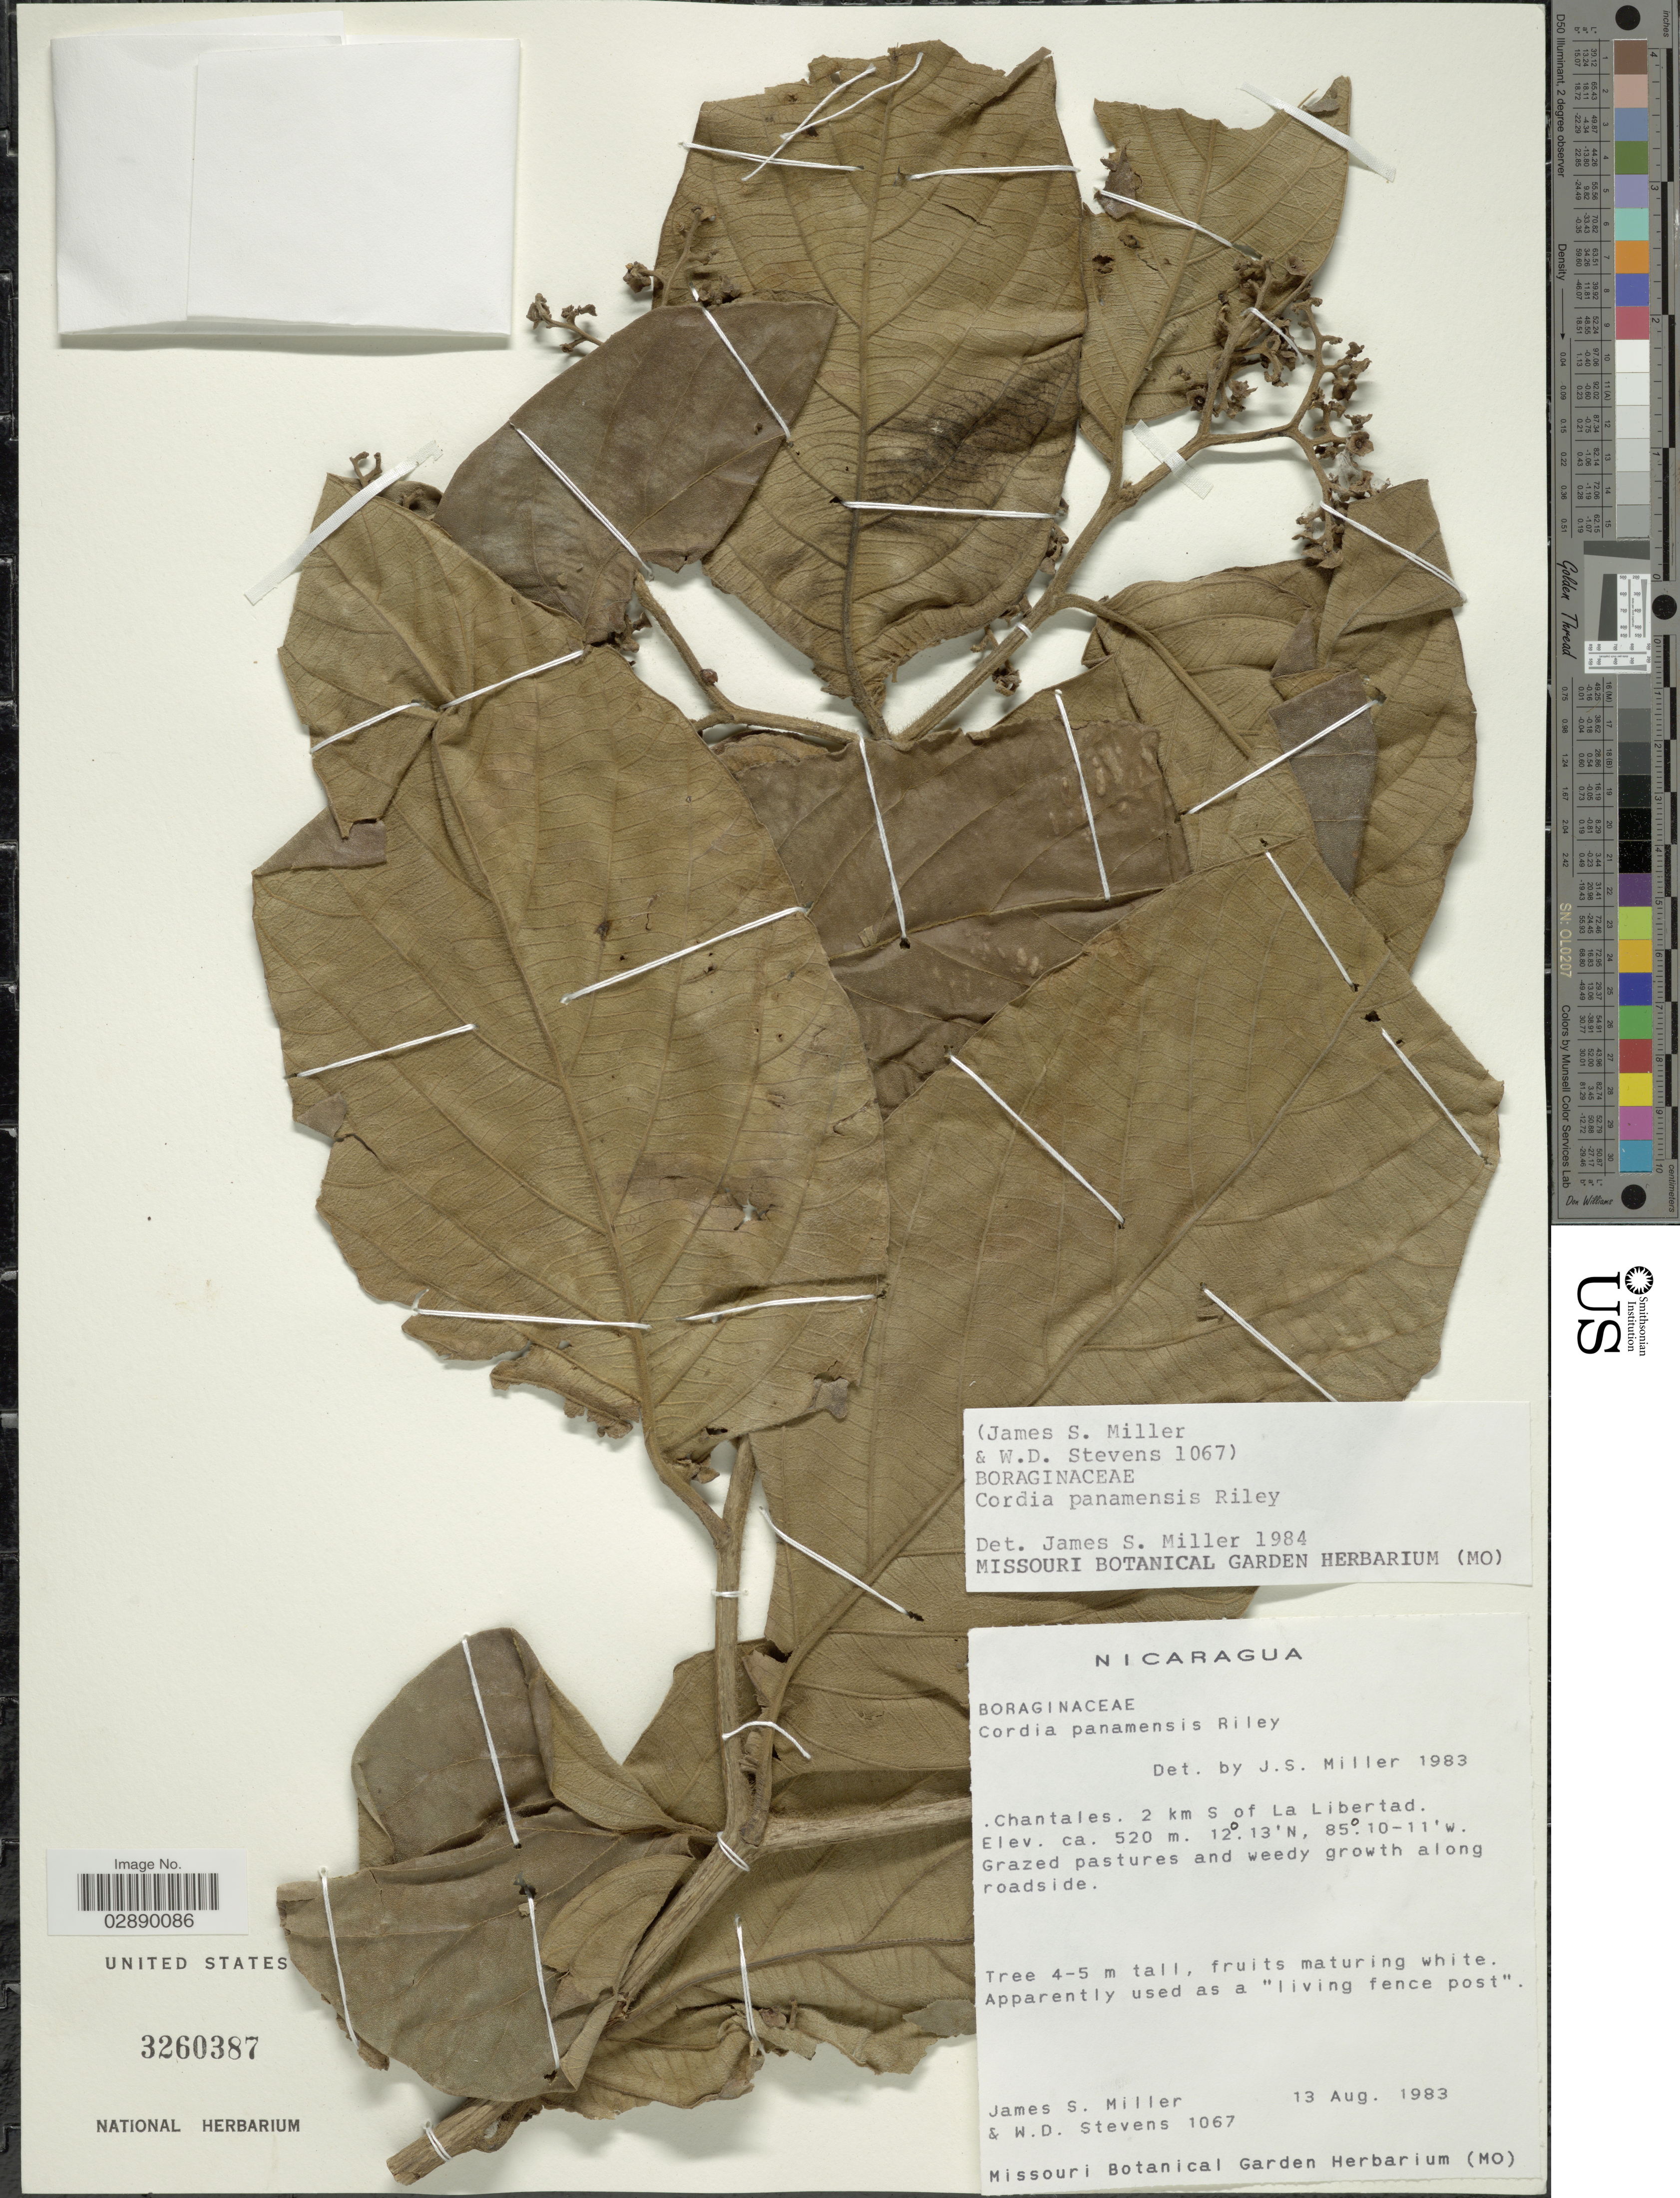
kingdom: Plantae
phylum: Tracheophyta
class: Magnoliopsida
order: Boraginales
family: Cordiaceae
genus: Cordia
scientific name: Cordia panamensis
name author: L. Riley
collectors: J. S. Miller & W. D. Stevens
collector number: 1067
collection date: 1983-08-13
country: Nicaragua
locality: Chantales. 2 km S of La Libertad.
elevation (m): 520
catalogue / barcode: US 3260387